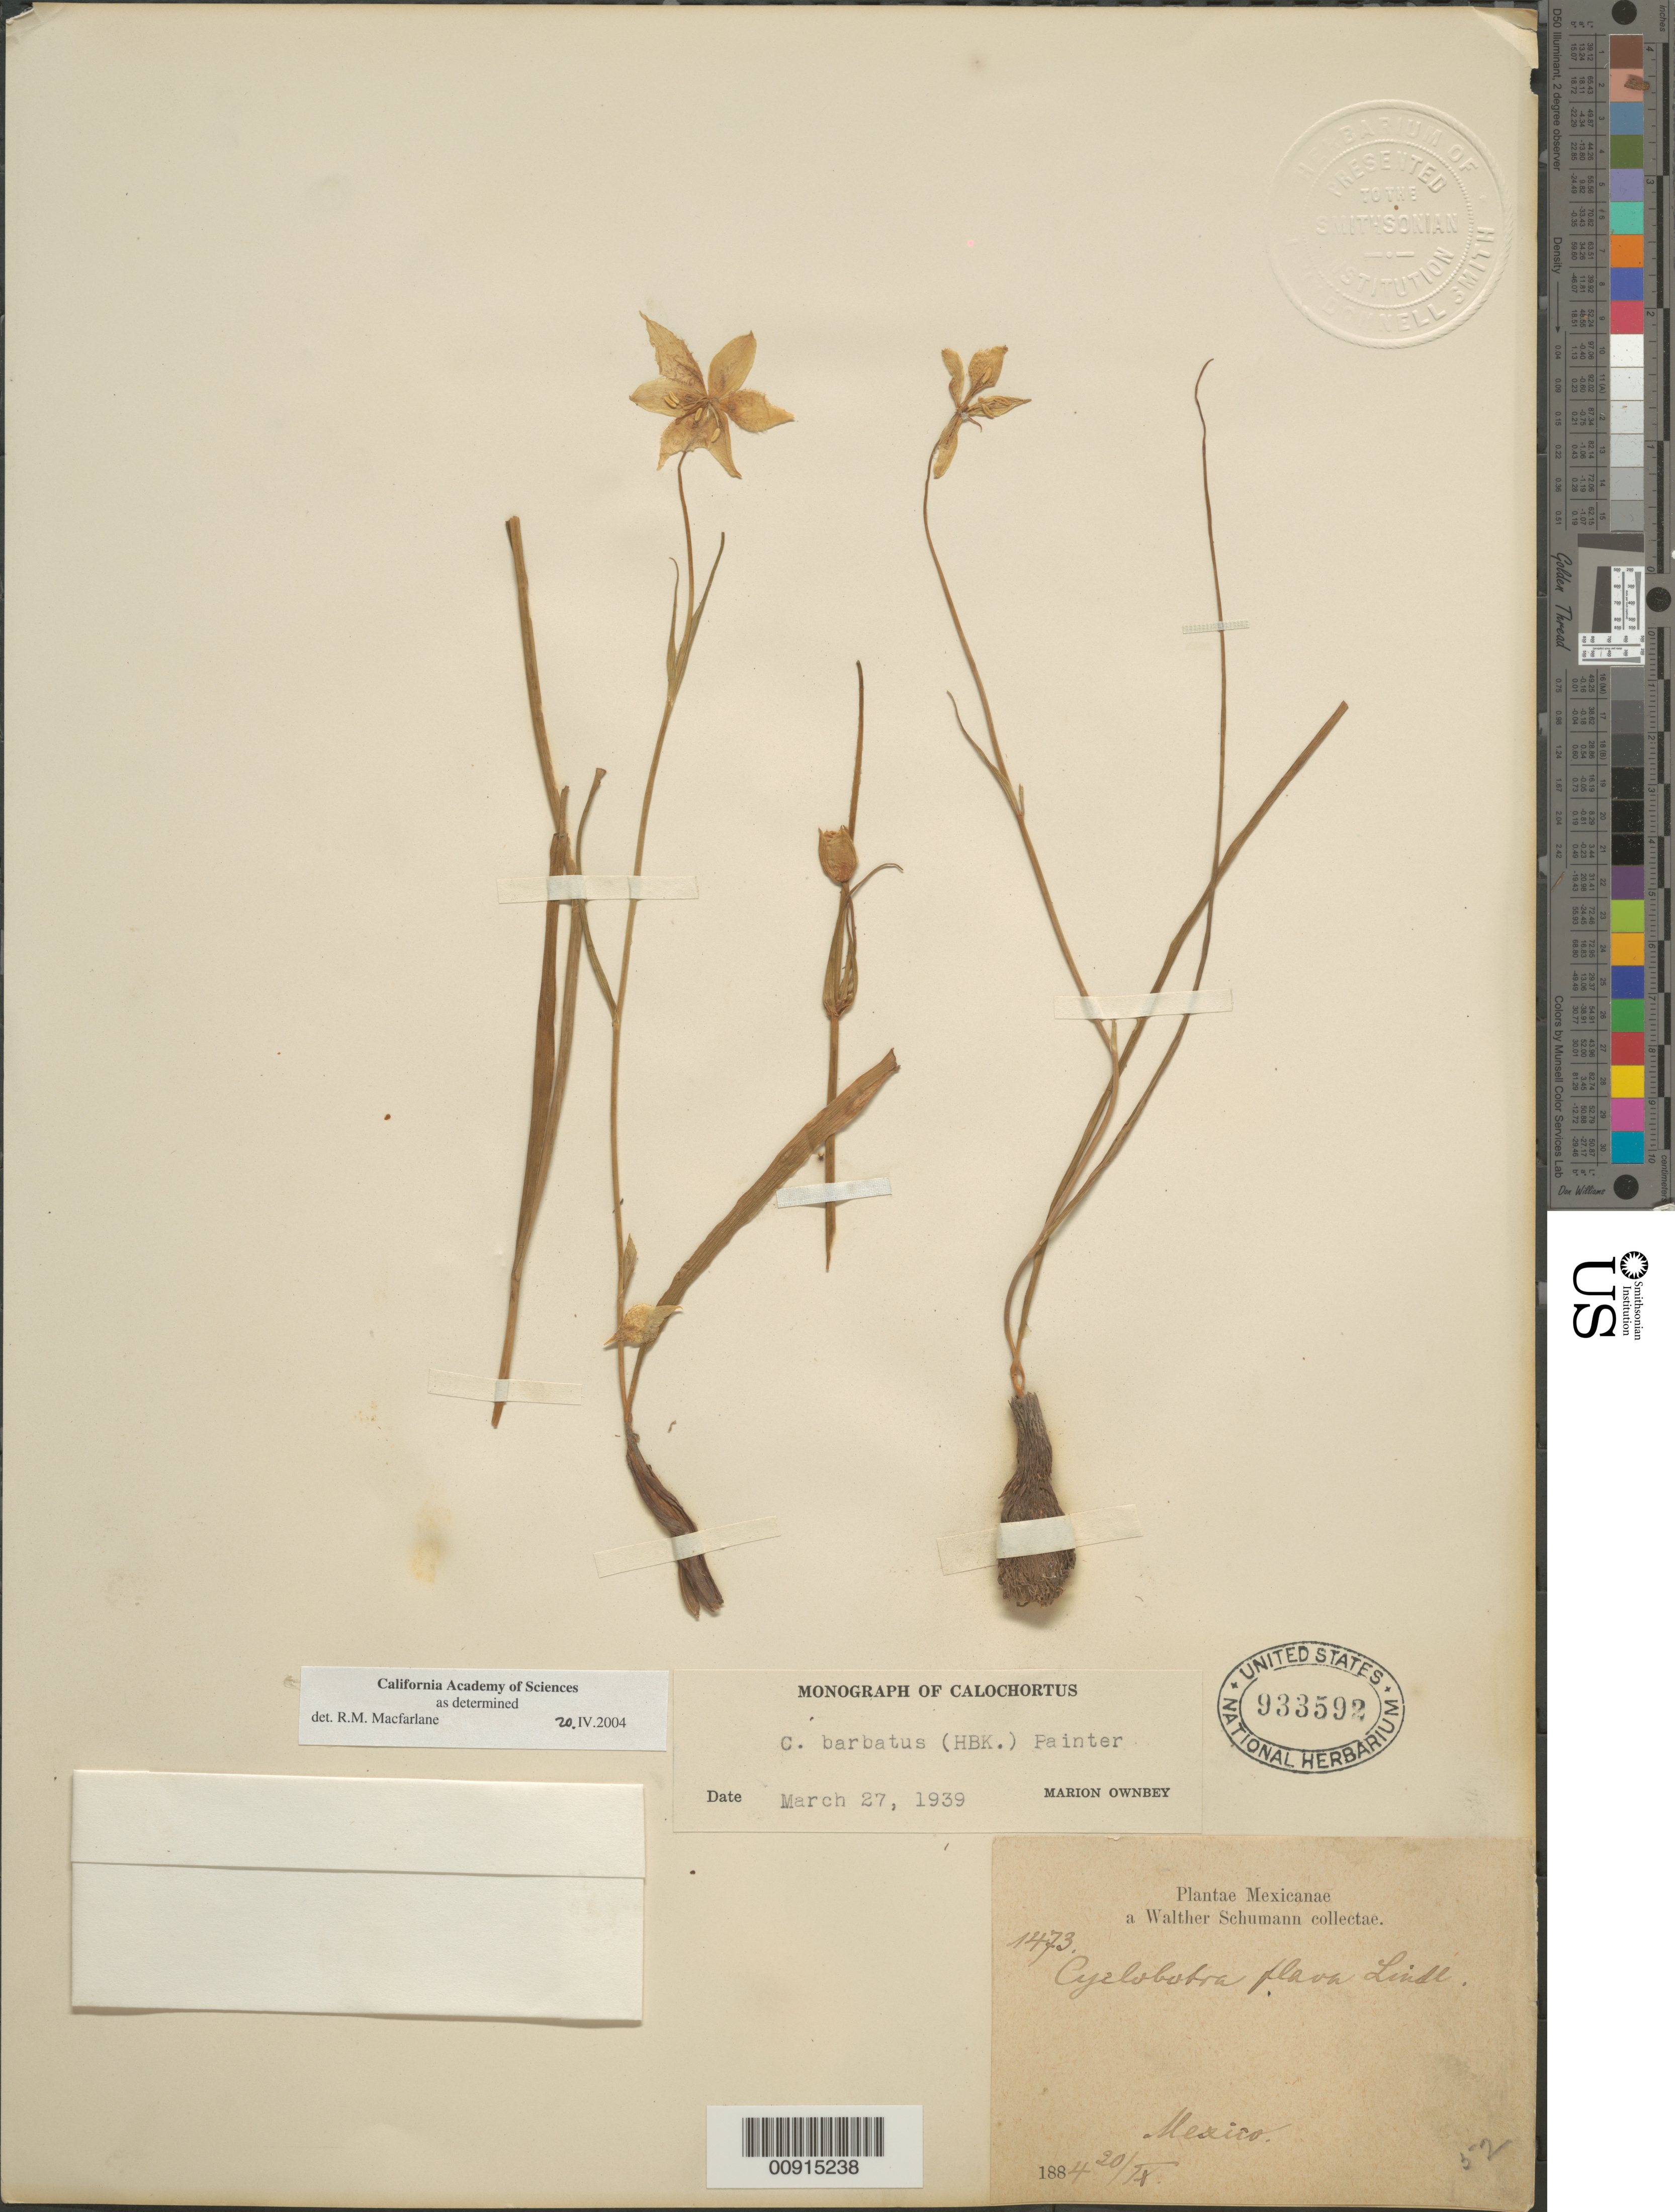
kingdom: Plantae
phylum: Tracheophyta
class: Liliopsida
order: Liliales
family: Liliaceae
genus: Calochortus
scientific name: Calochortus barbatus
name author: (Kunth) J.H. Painter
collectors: W. Schumann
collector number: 1473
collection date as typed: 20 Sep 1884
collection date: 1884-09-20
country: Mexico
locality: México.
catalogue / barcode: US 933592